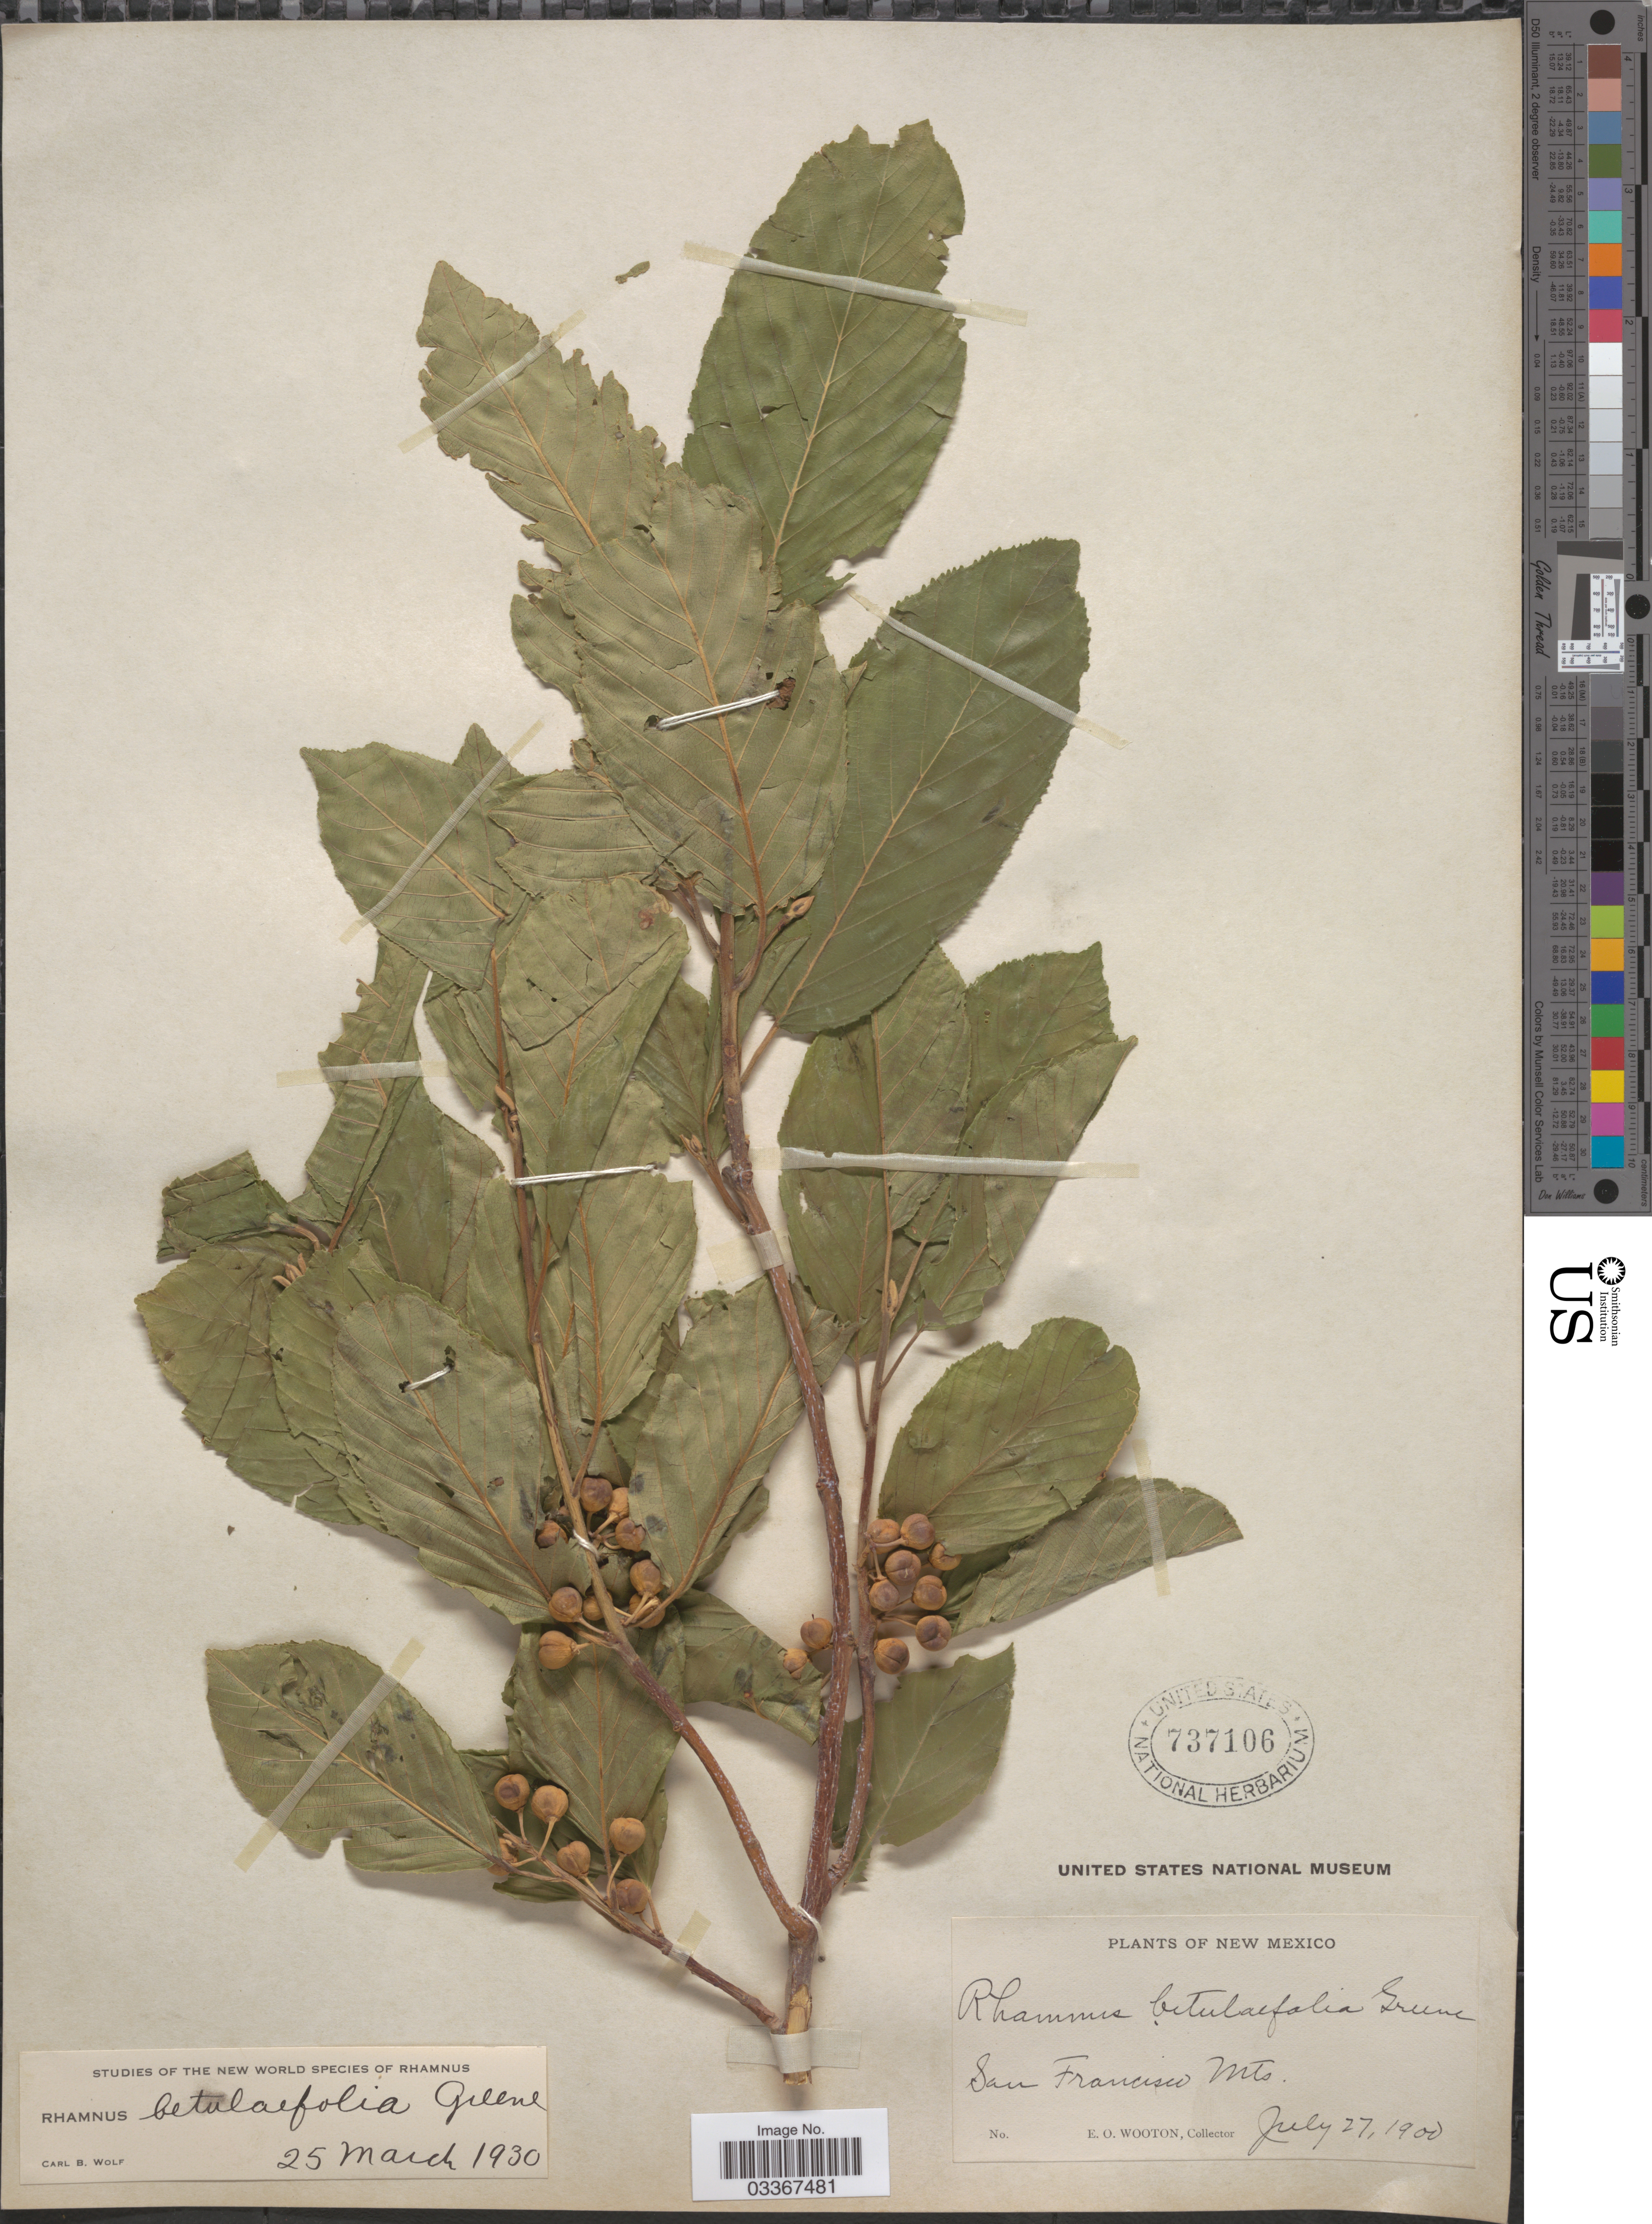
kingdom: Plantae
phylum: Tracheophyta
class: Magnoliopsida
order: Rosales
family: Rhamnaceae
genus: Frangula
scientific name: Frangula betulifolia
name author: (Greene) Grubov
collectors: E. O. Wooton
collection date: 1900-07-27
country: United States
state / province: New Mexico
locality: San Francisco Mts.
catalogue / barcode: US 737106